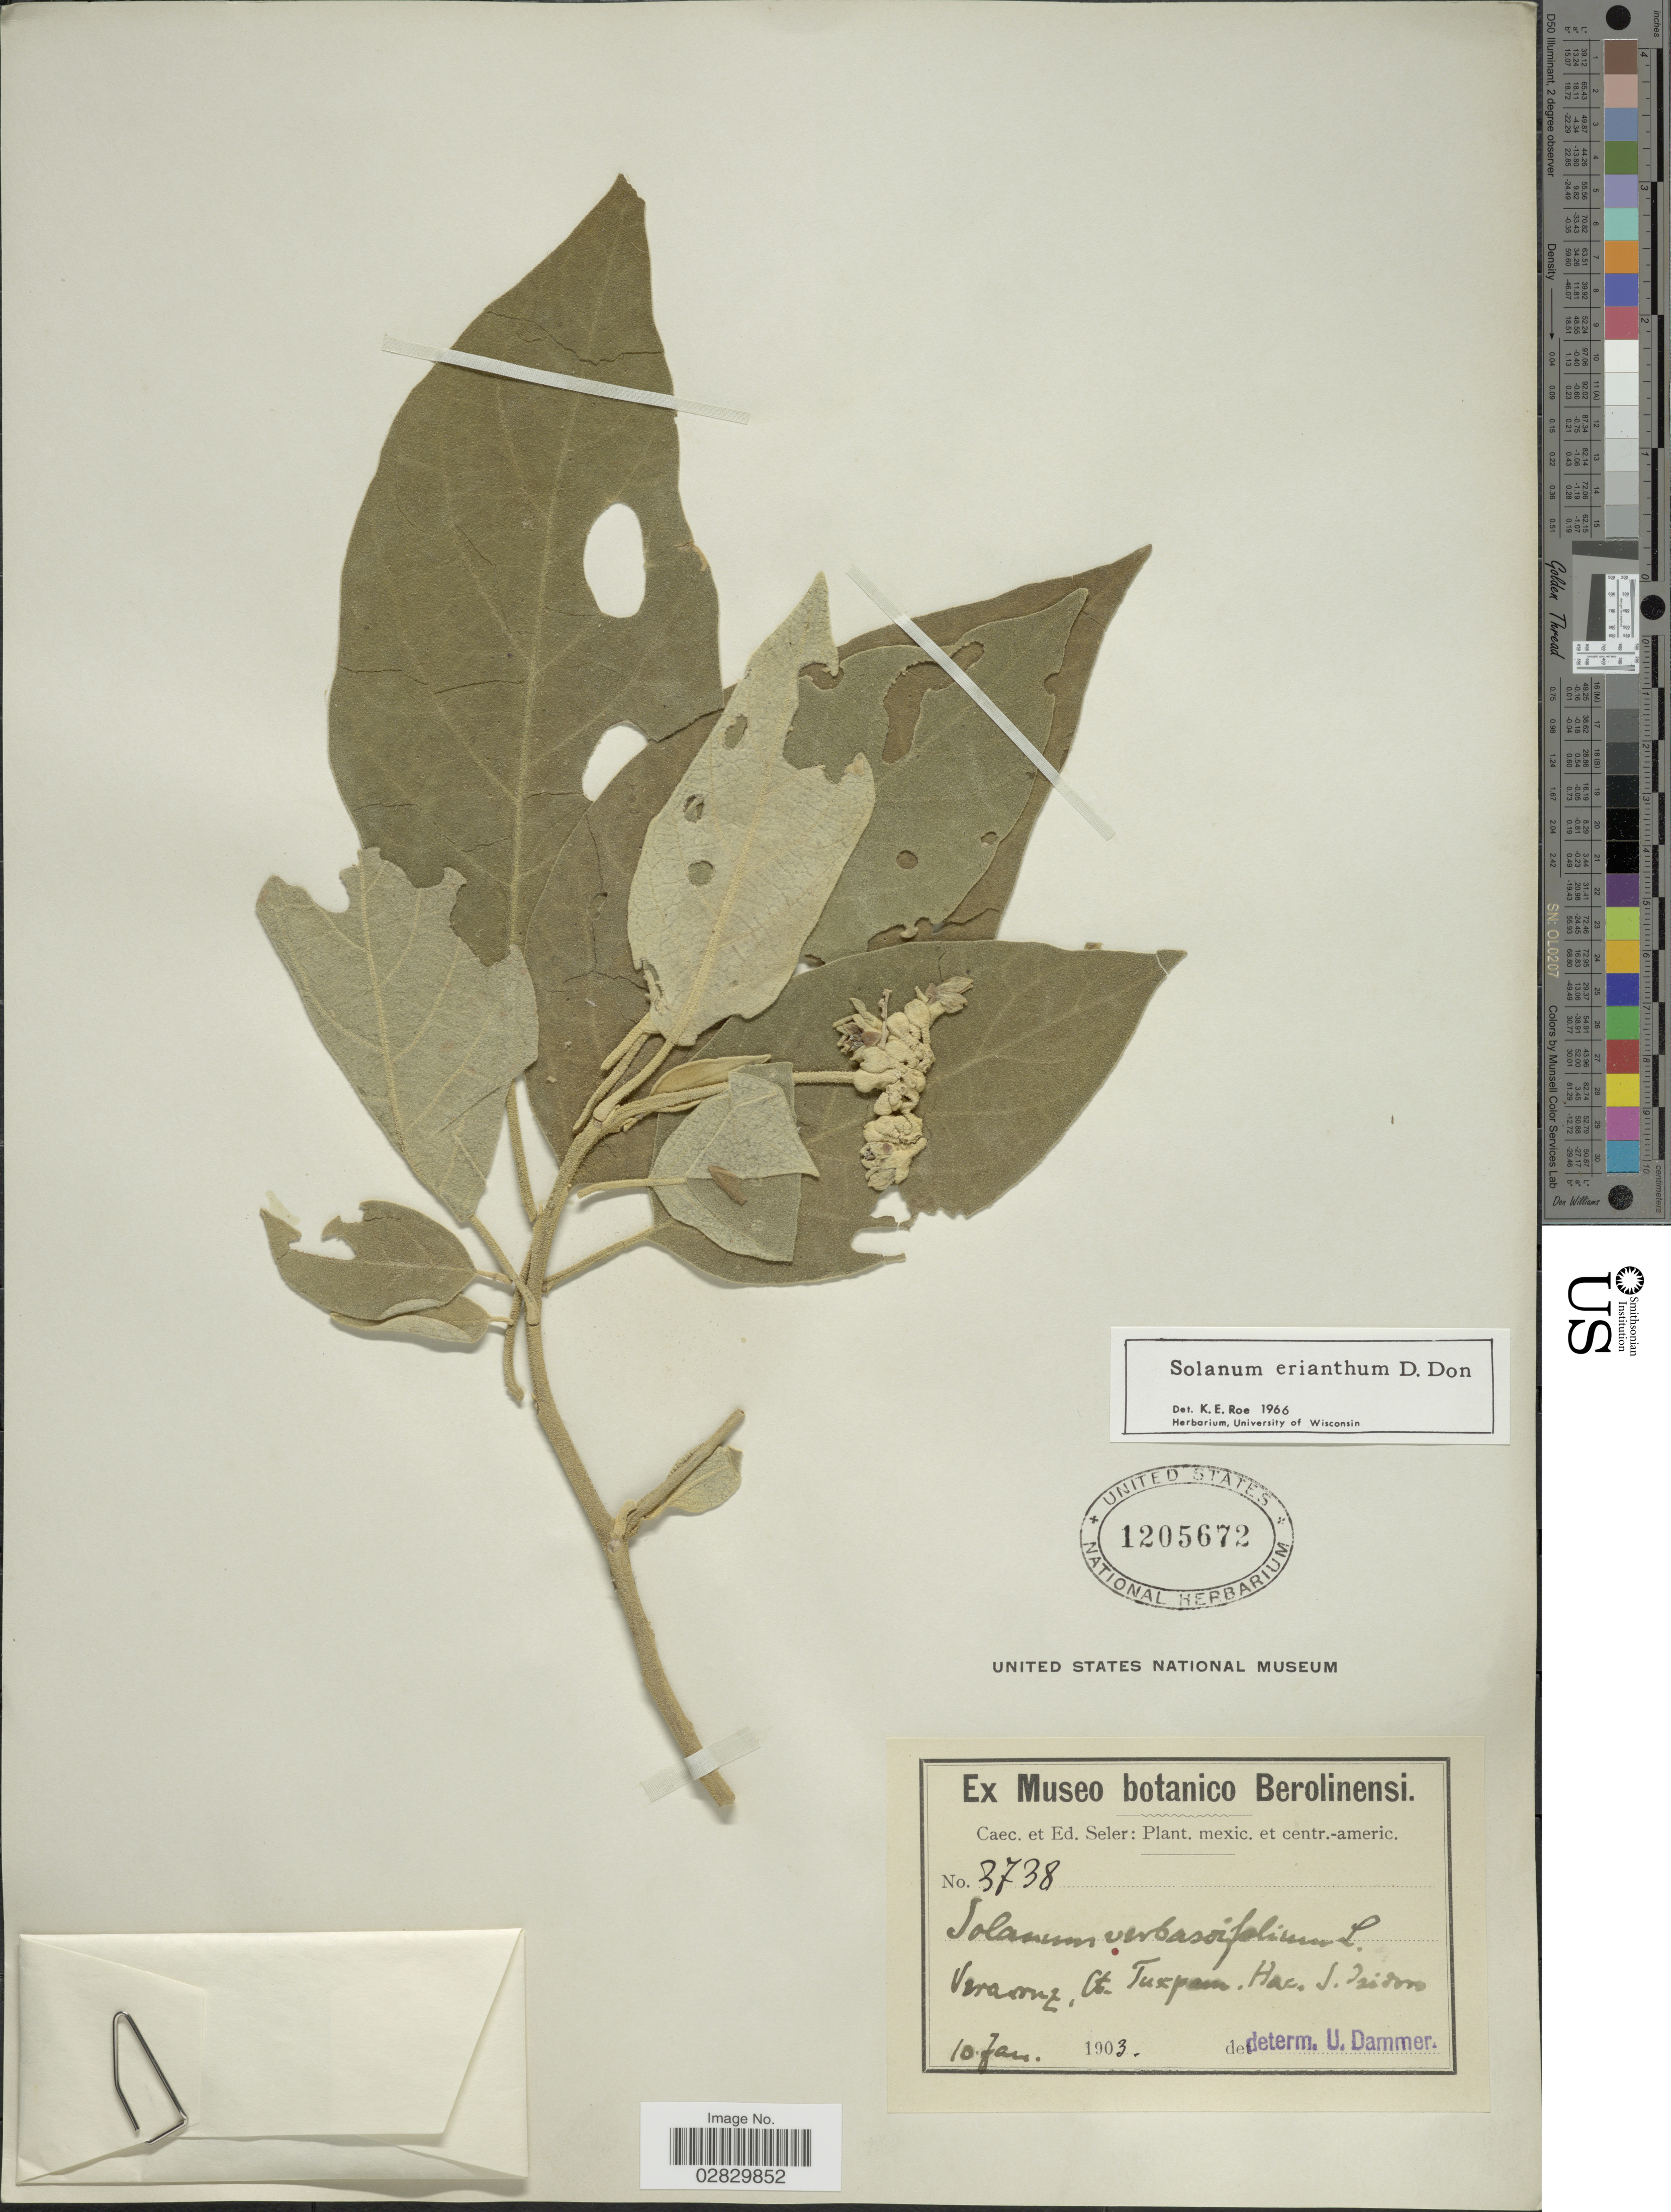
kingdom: Plantae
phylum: Tracheophyta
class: Magnoliopsida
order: Solanales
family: Solanaceae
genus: Solanum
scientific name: Solanum erianthum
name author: D. Don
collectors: C. Seler & E. G. Seler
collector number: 3738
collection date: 1903-01-10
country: Mexico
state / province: Veracruz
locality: Veracruz, Ct. Tuxpan, Hac. S. Oridoro.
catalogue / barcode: US 1205672